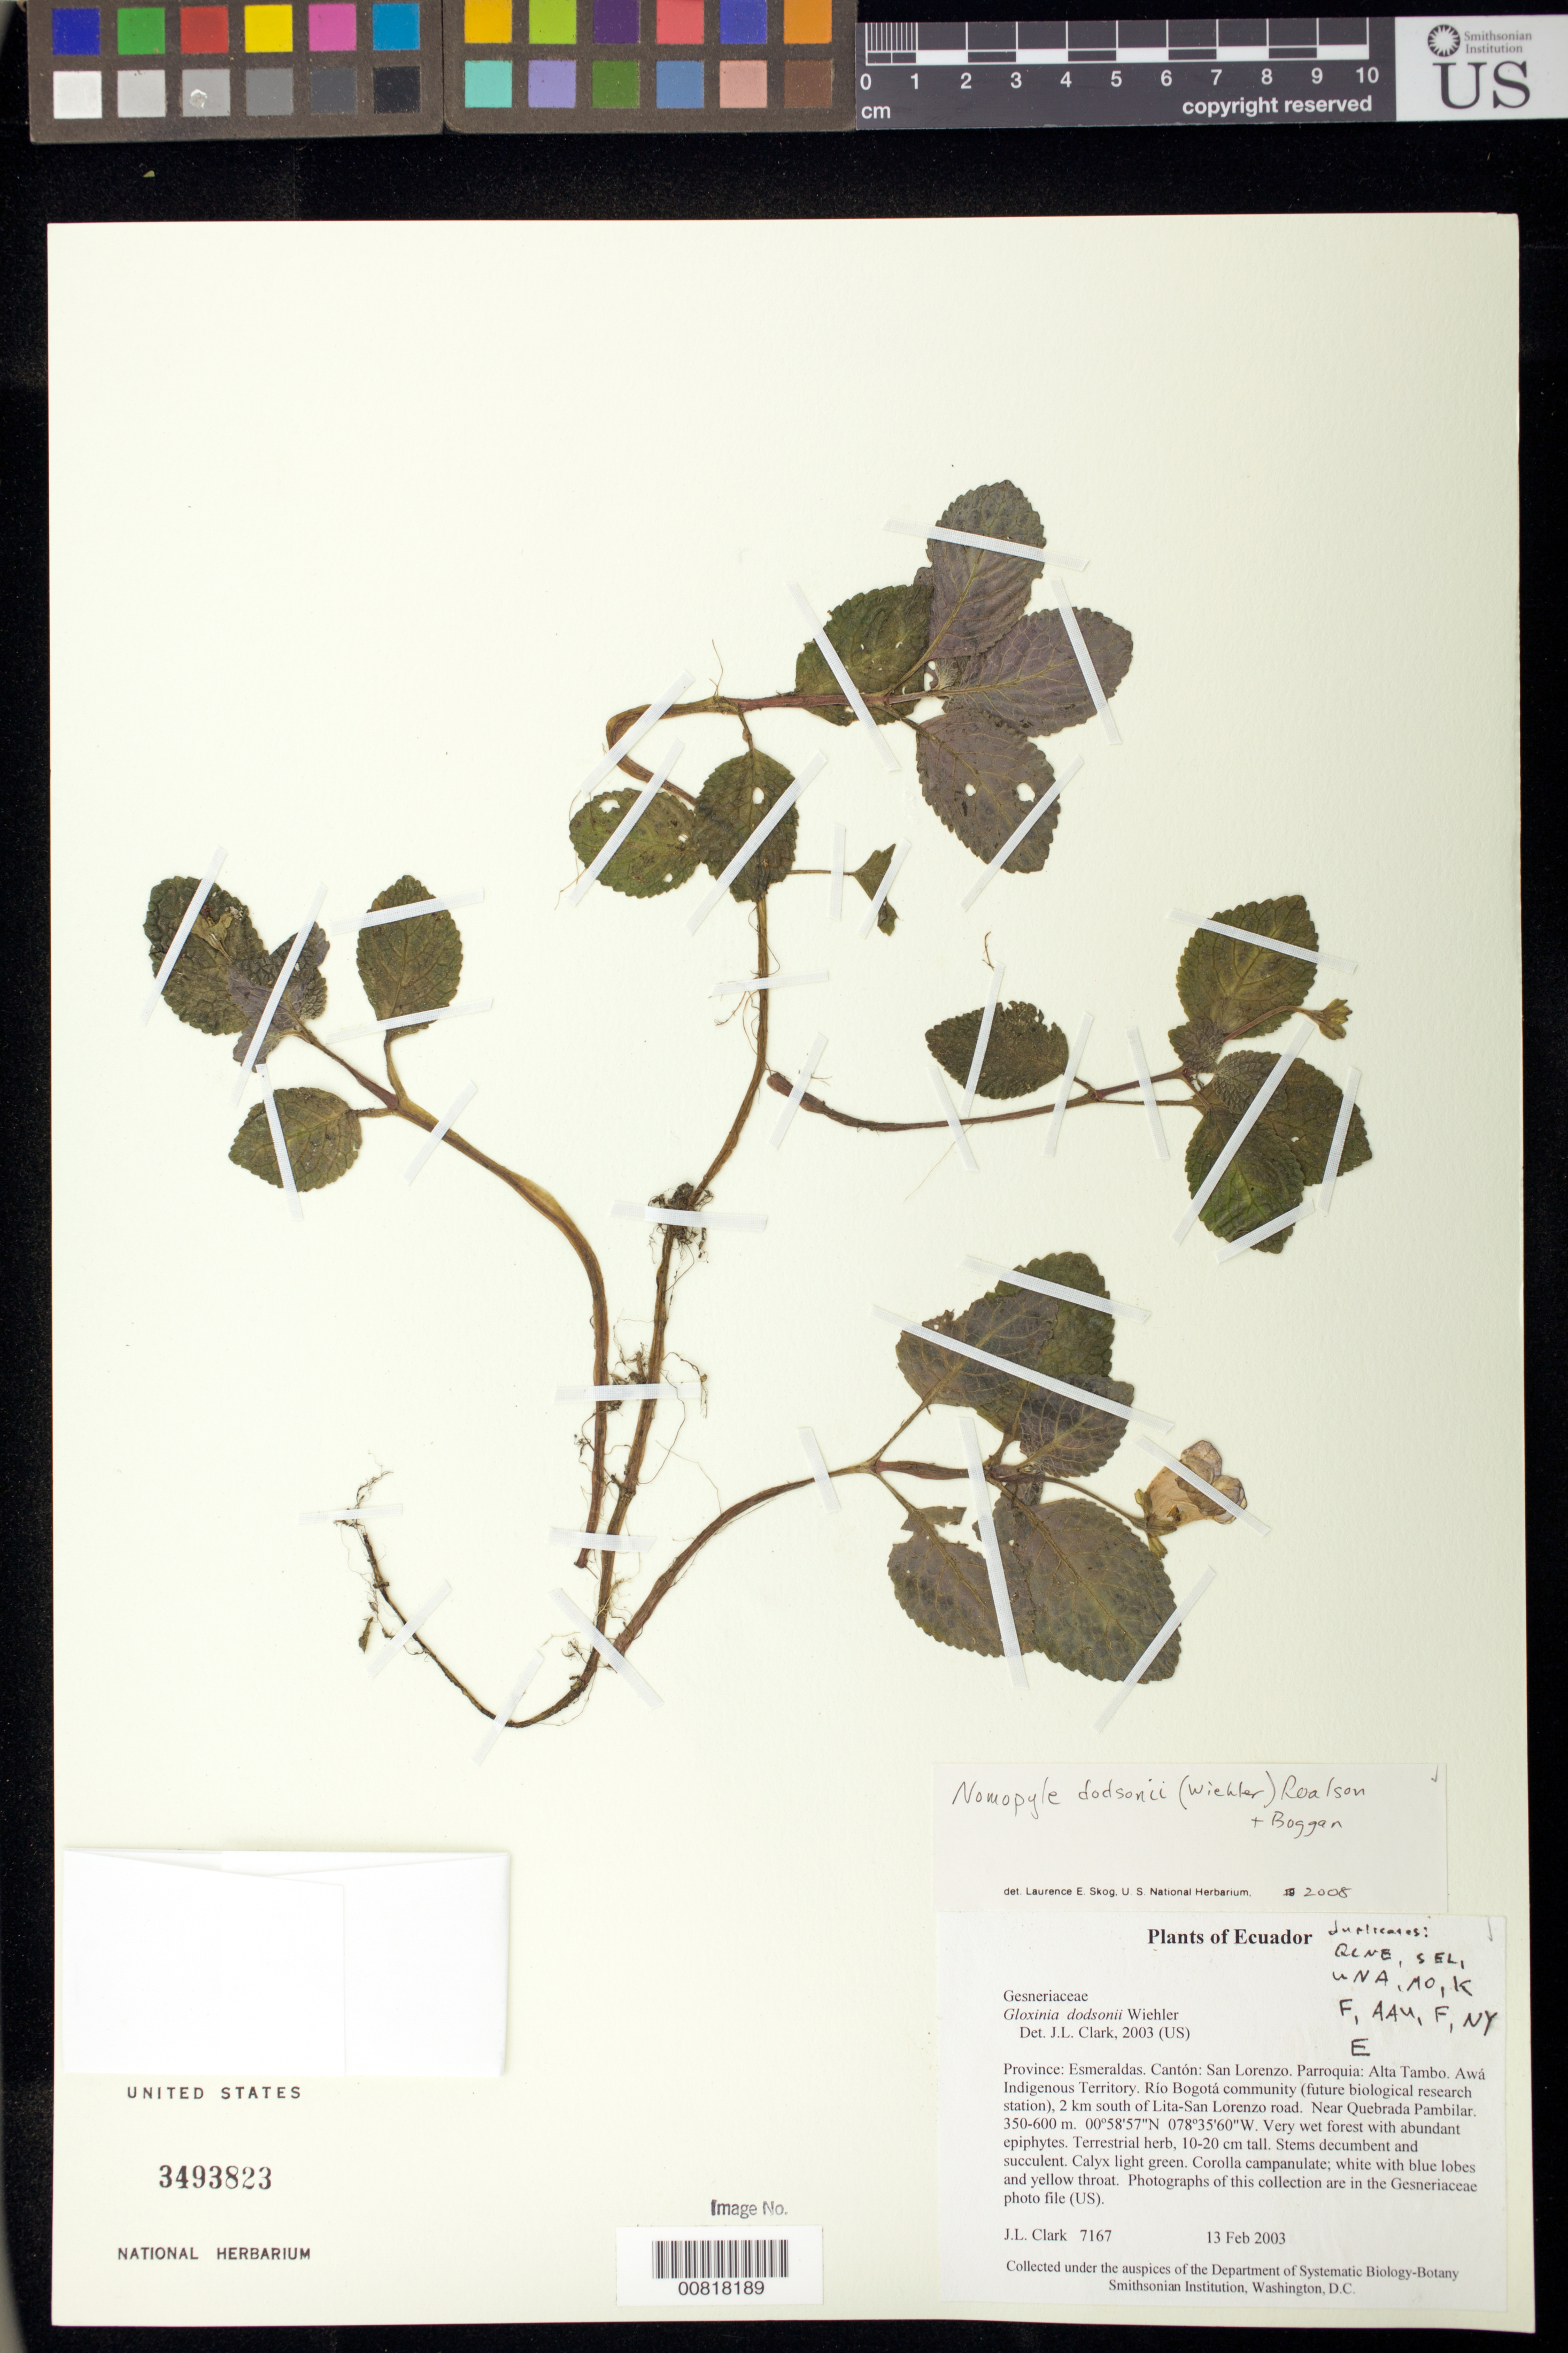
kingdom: Plantae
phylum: Tracheophyta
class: Magnoliopsida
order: Lamiales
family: Gesneriaceae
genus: Nomopyle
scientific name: Nomopyle dodsonii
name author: (Wiehler) Roalson & Boggan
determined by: Skog, Laurence E.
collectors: J. L. Clark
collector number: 7167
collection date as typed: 13 Feb 2003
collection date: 2003-02-13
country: Ecuador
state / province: Esmeraldas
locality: San Lorenzo. Parroquia: Alta Tambo. Awá Indigenous Territory. Río Bogotá community (future biological research station), 2 km south of Lita-San Lorenzo road. Near Quebrada Pambilar.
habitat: Very wet forest with abundant epiphytes.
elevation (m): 350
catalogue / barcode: US 3493823